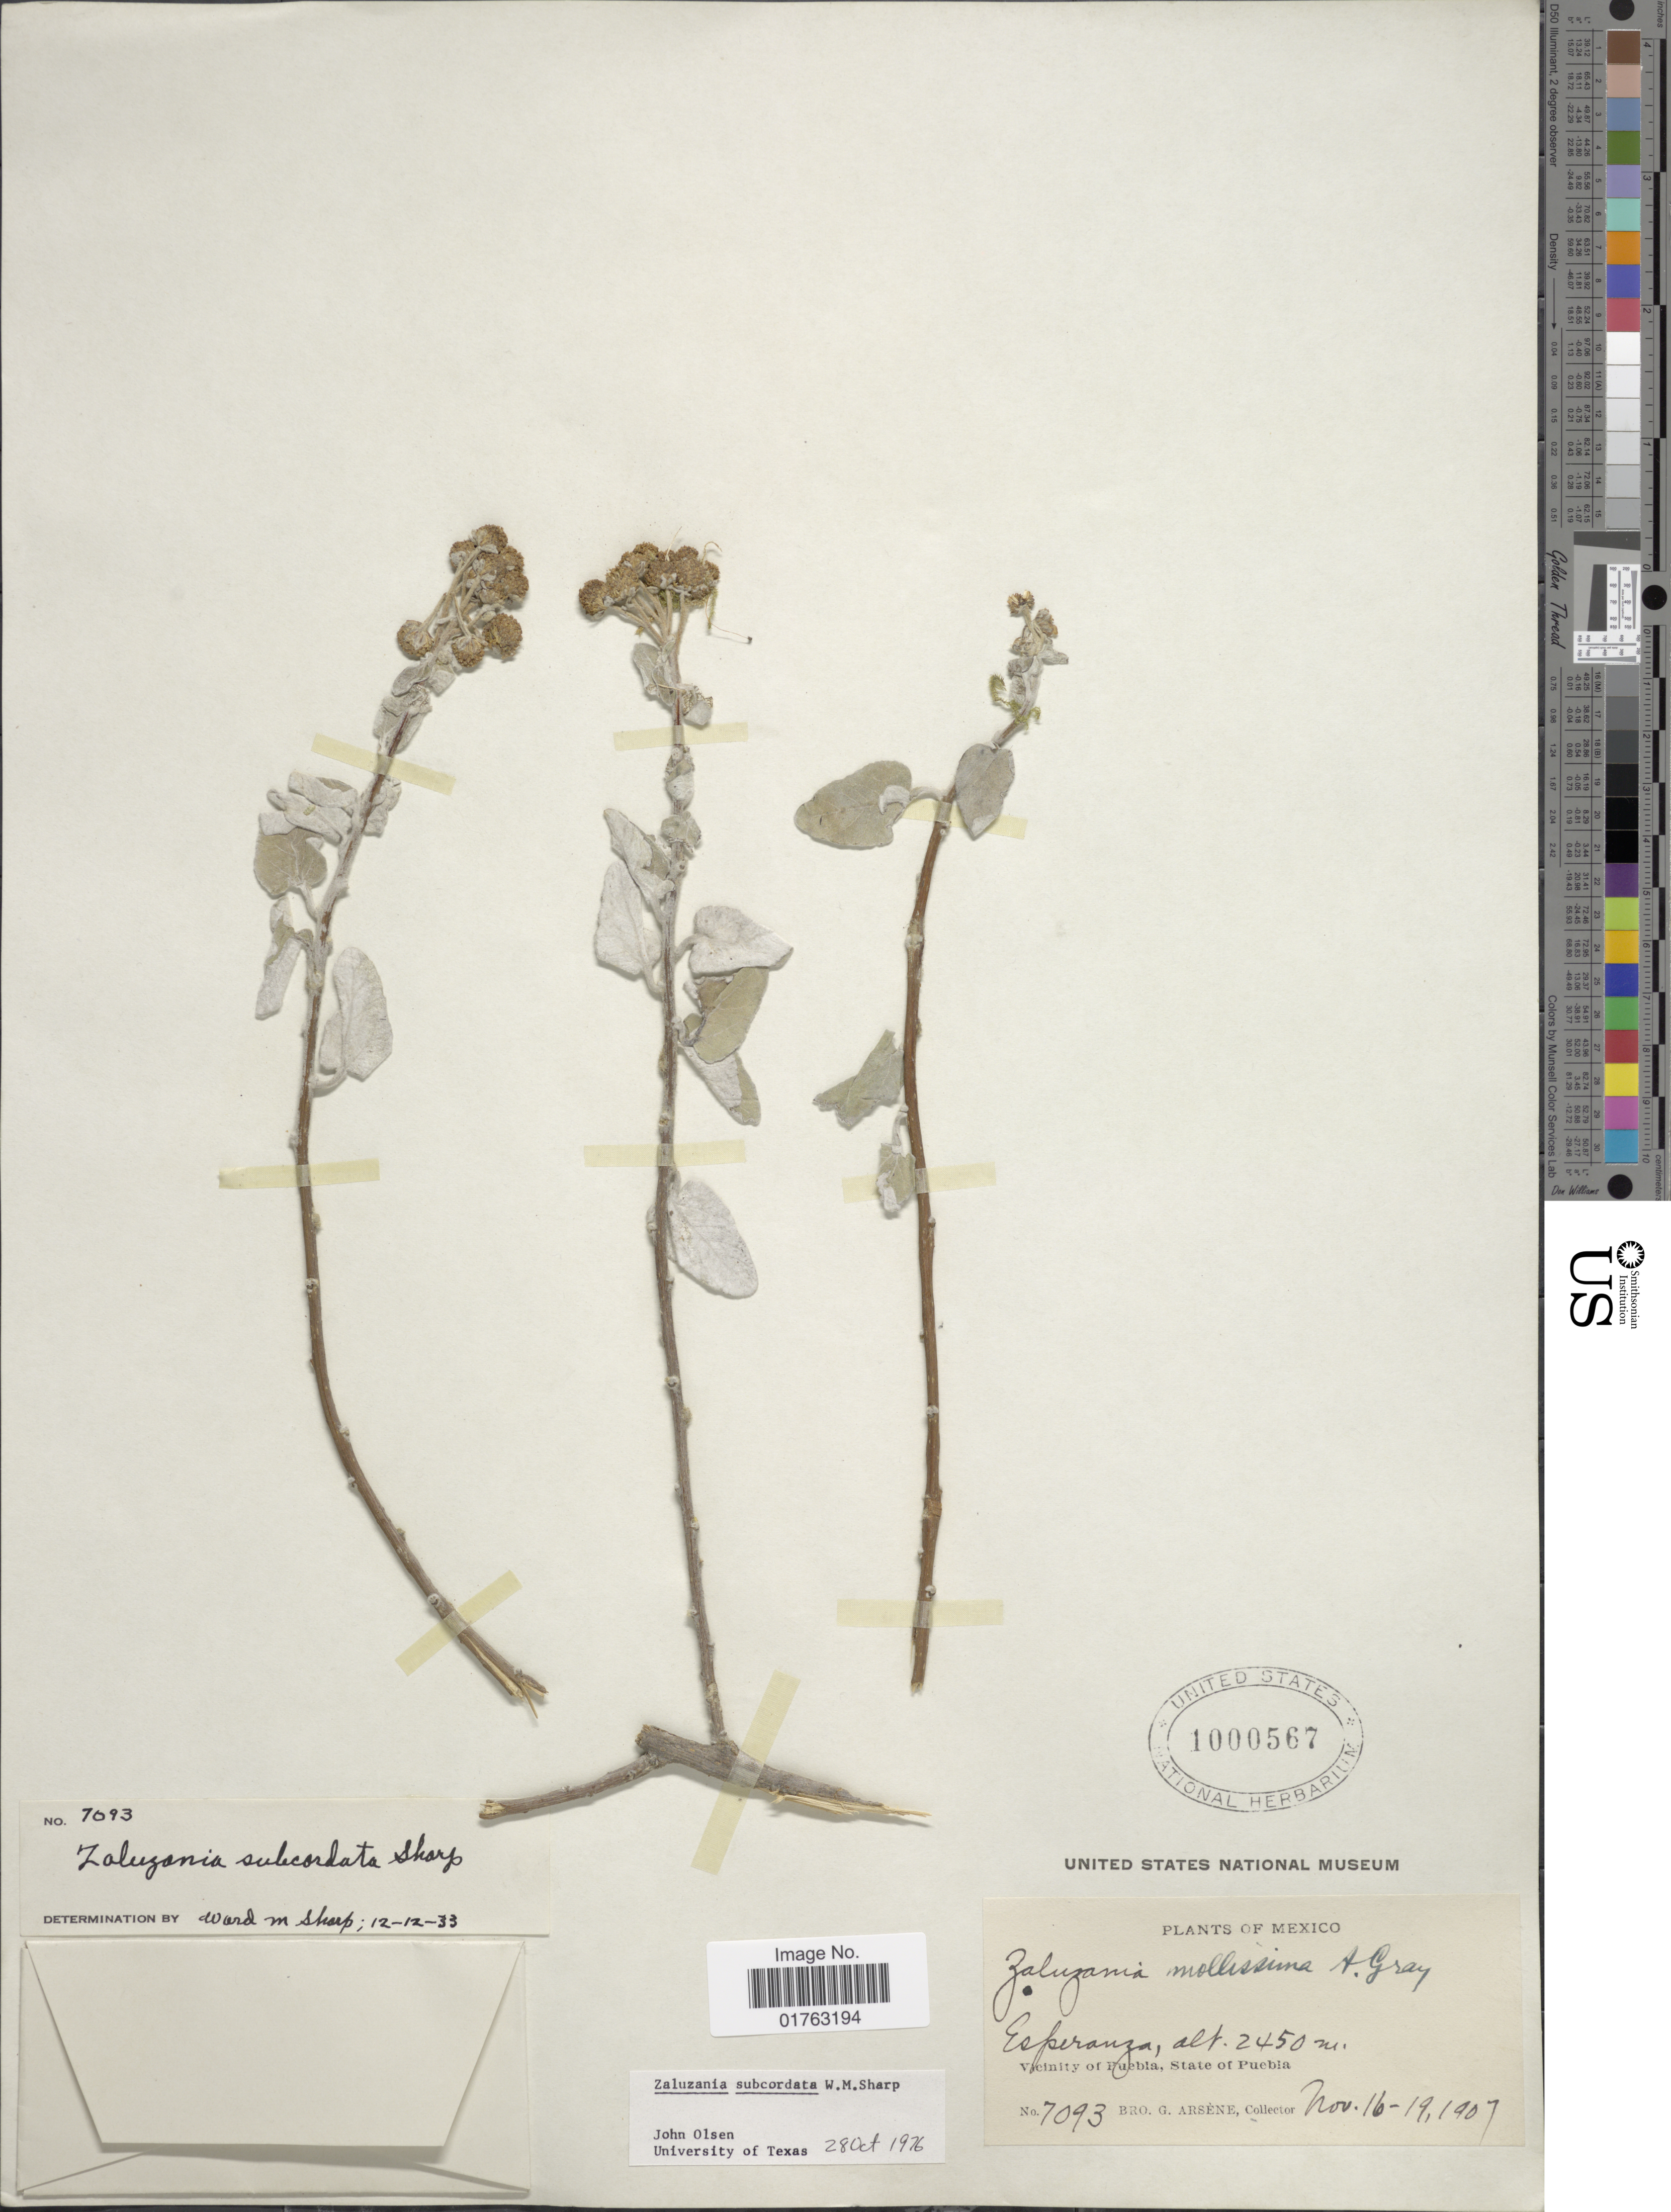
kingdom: Plantae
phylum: Tracheophyta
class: Magnoliopsida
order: Asterales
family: Asteraceae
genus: Zaluzania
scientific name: Zaluzania subcordata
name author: W.M. Sharp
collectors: Bro. G. Arsène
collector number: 7093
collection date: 1907-11-16/1907-11-19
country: Mexico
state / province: Puebla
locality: Vicinity of Puebla. Esperanza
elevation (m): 2450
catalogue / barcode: US 1000567